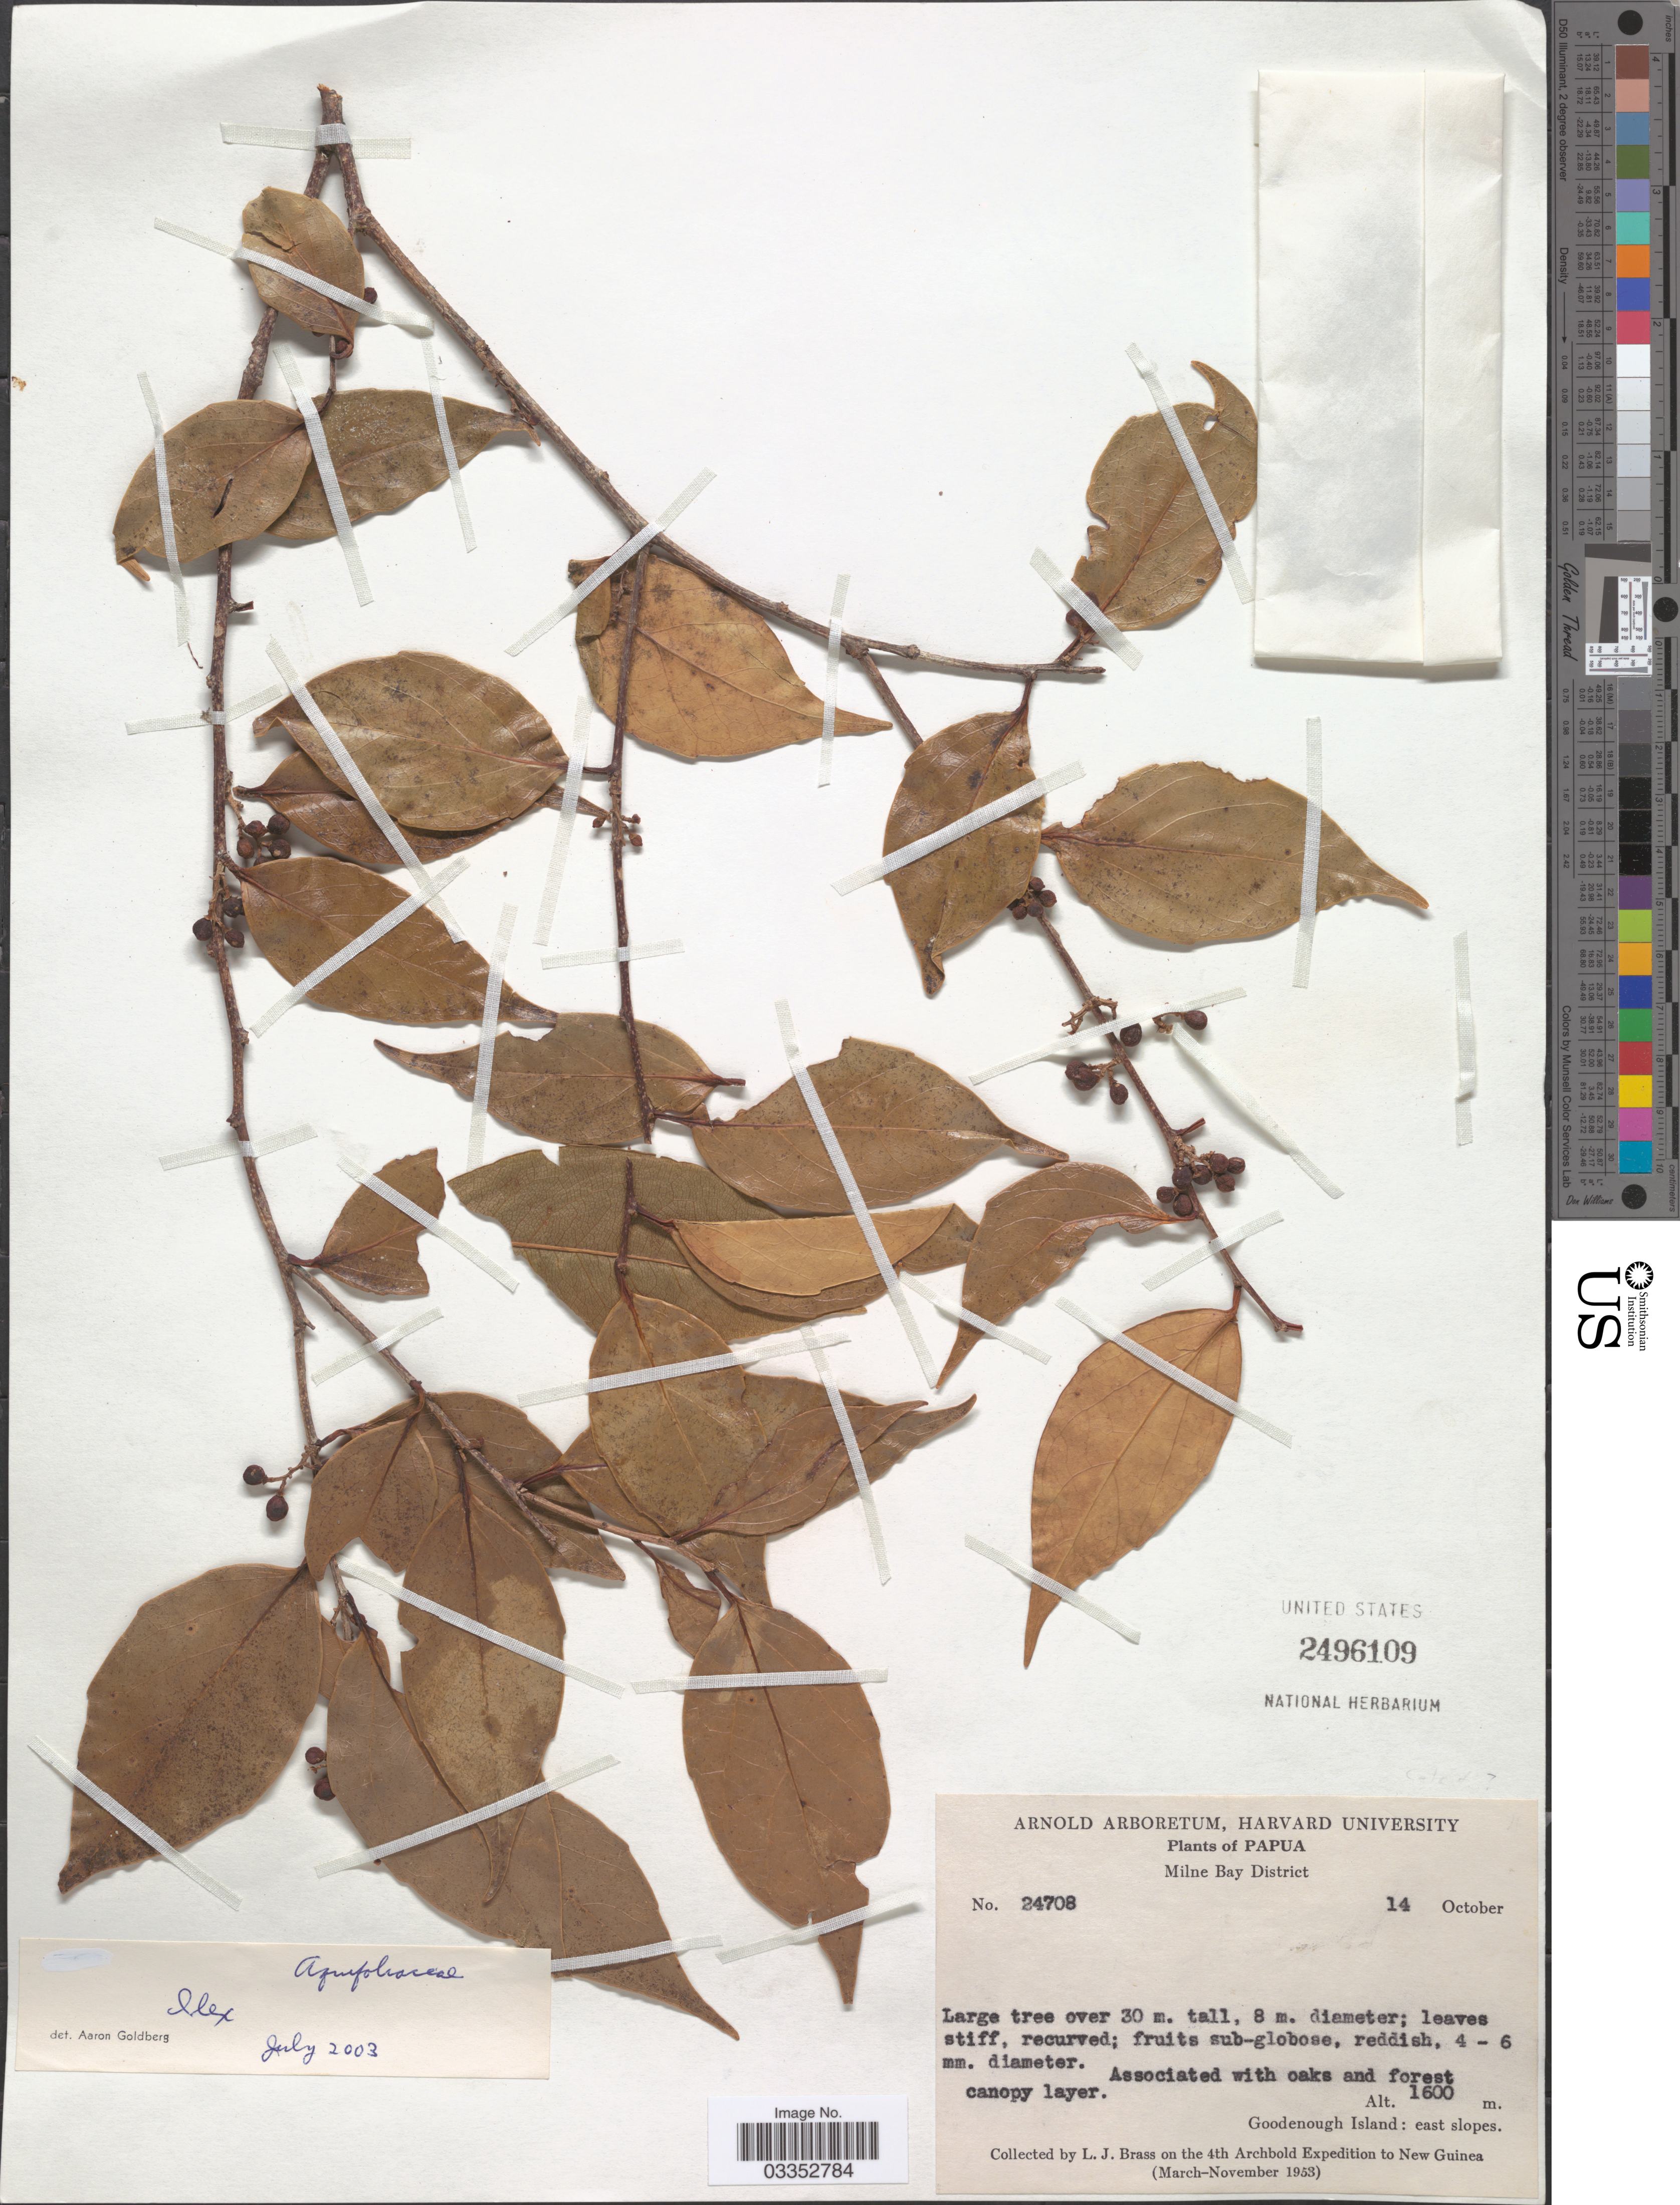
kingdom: Plantae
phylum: Tracheophyta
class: Magnoliopsida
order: Aquifoliales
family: Aquifoliaceae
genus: Ilex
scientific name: Ilex sp.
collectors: L. J. Brass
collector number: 24708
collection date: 1953-10-14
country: Papua New Guinea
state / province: Milne Bay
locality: Papua, Milne Bay District, Goodenough Island: east slopes, New Guinea.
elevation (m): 1600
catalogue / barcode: US 2496109